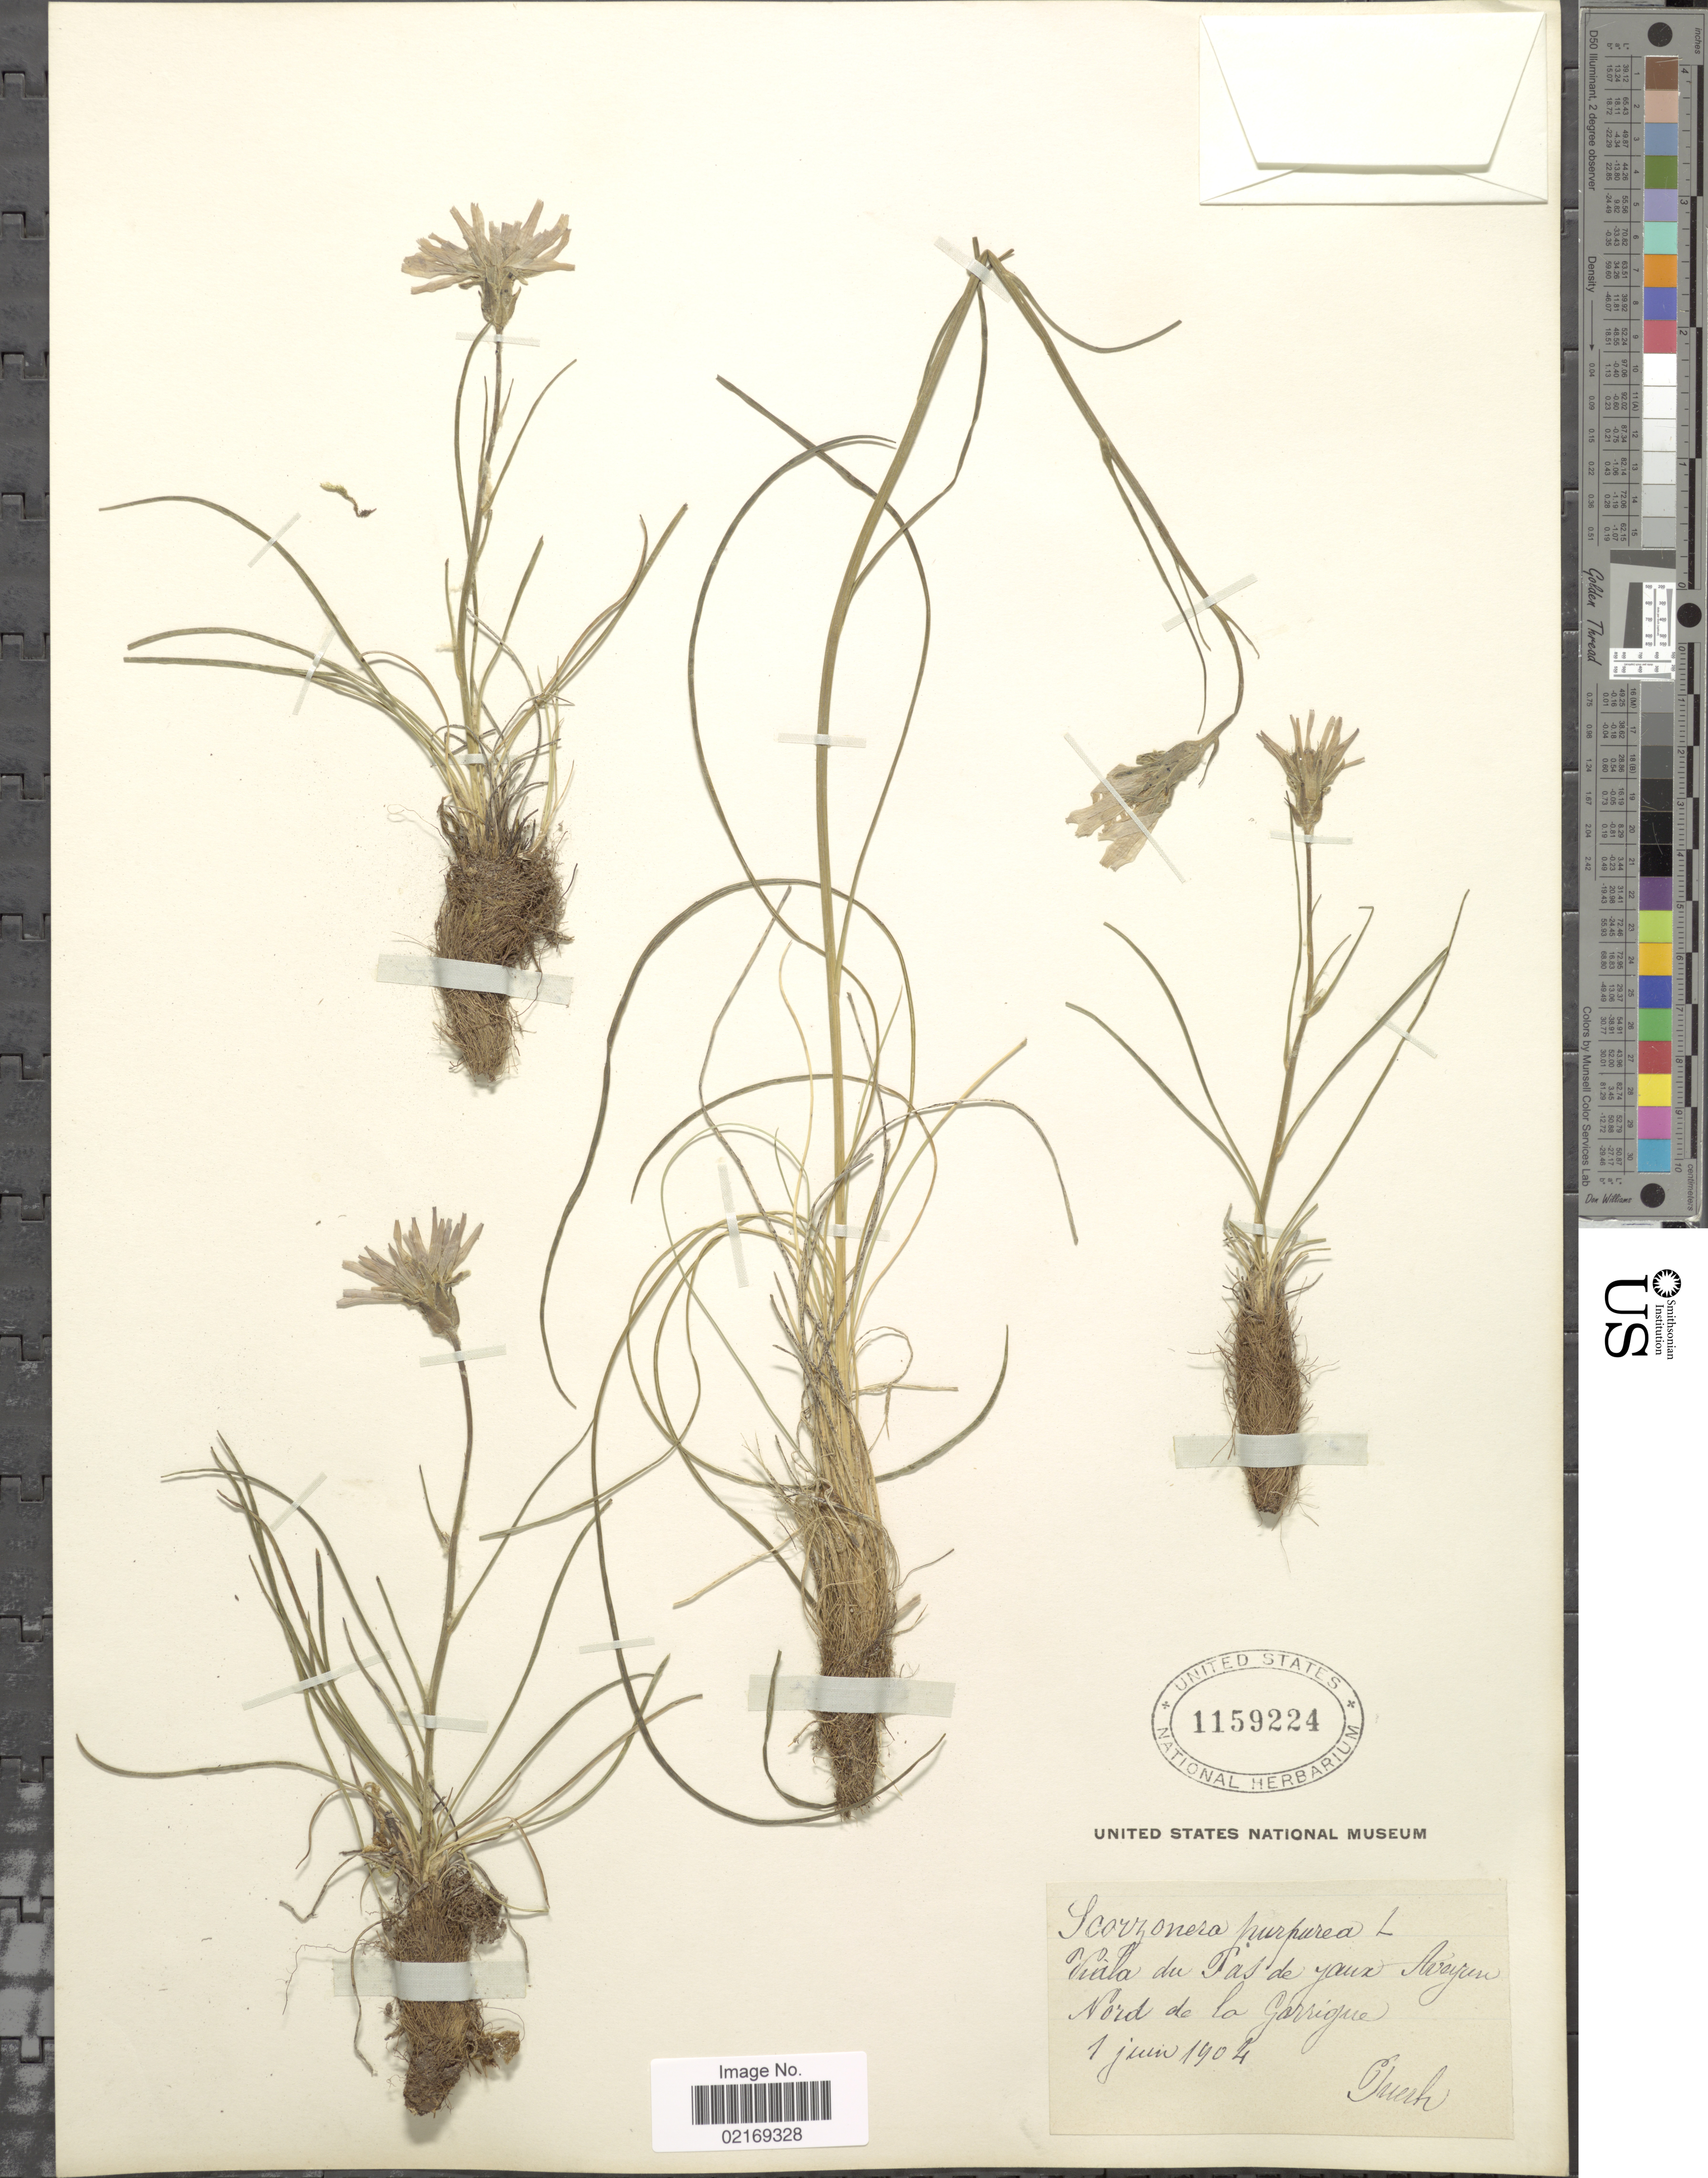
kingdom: Plantae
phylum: Tracheophyta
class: Magnoliopsida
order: Asterales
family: Asteraceae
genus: Scorzonera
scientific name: Scorzonera purpurea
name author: L.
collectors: Puech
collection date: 1904-06-01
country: France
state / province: Occitanie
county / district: Aveyron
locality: Viala du Pas de jaux Aveyron Nord de la Garrigue. [interpreted]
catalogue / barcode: US 1159224